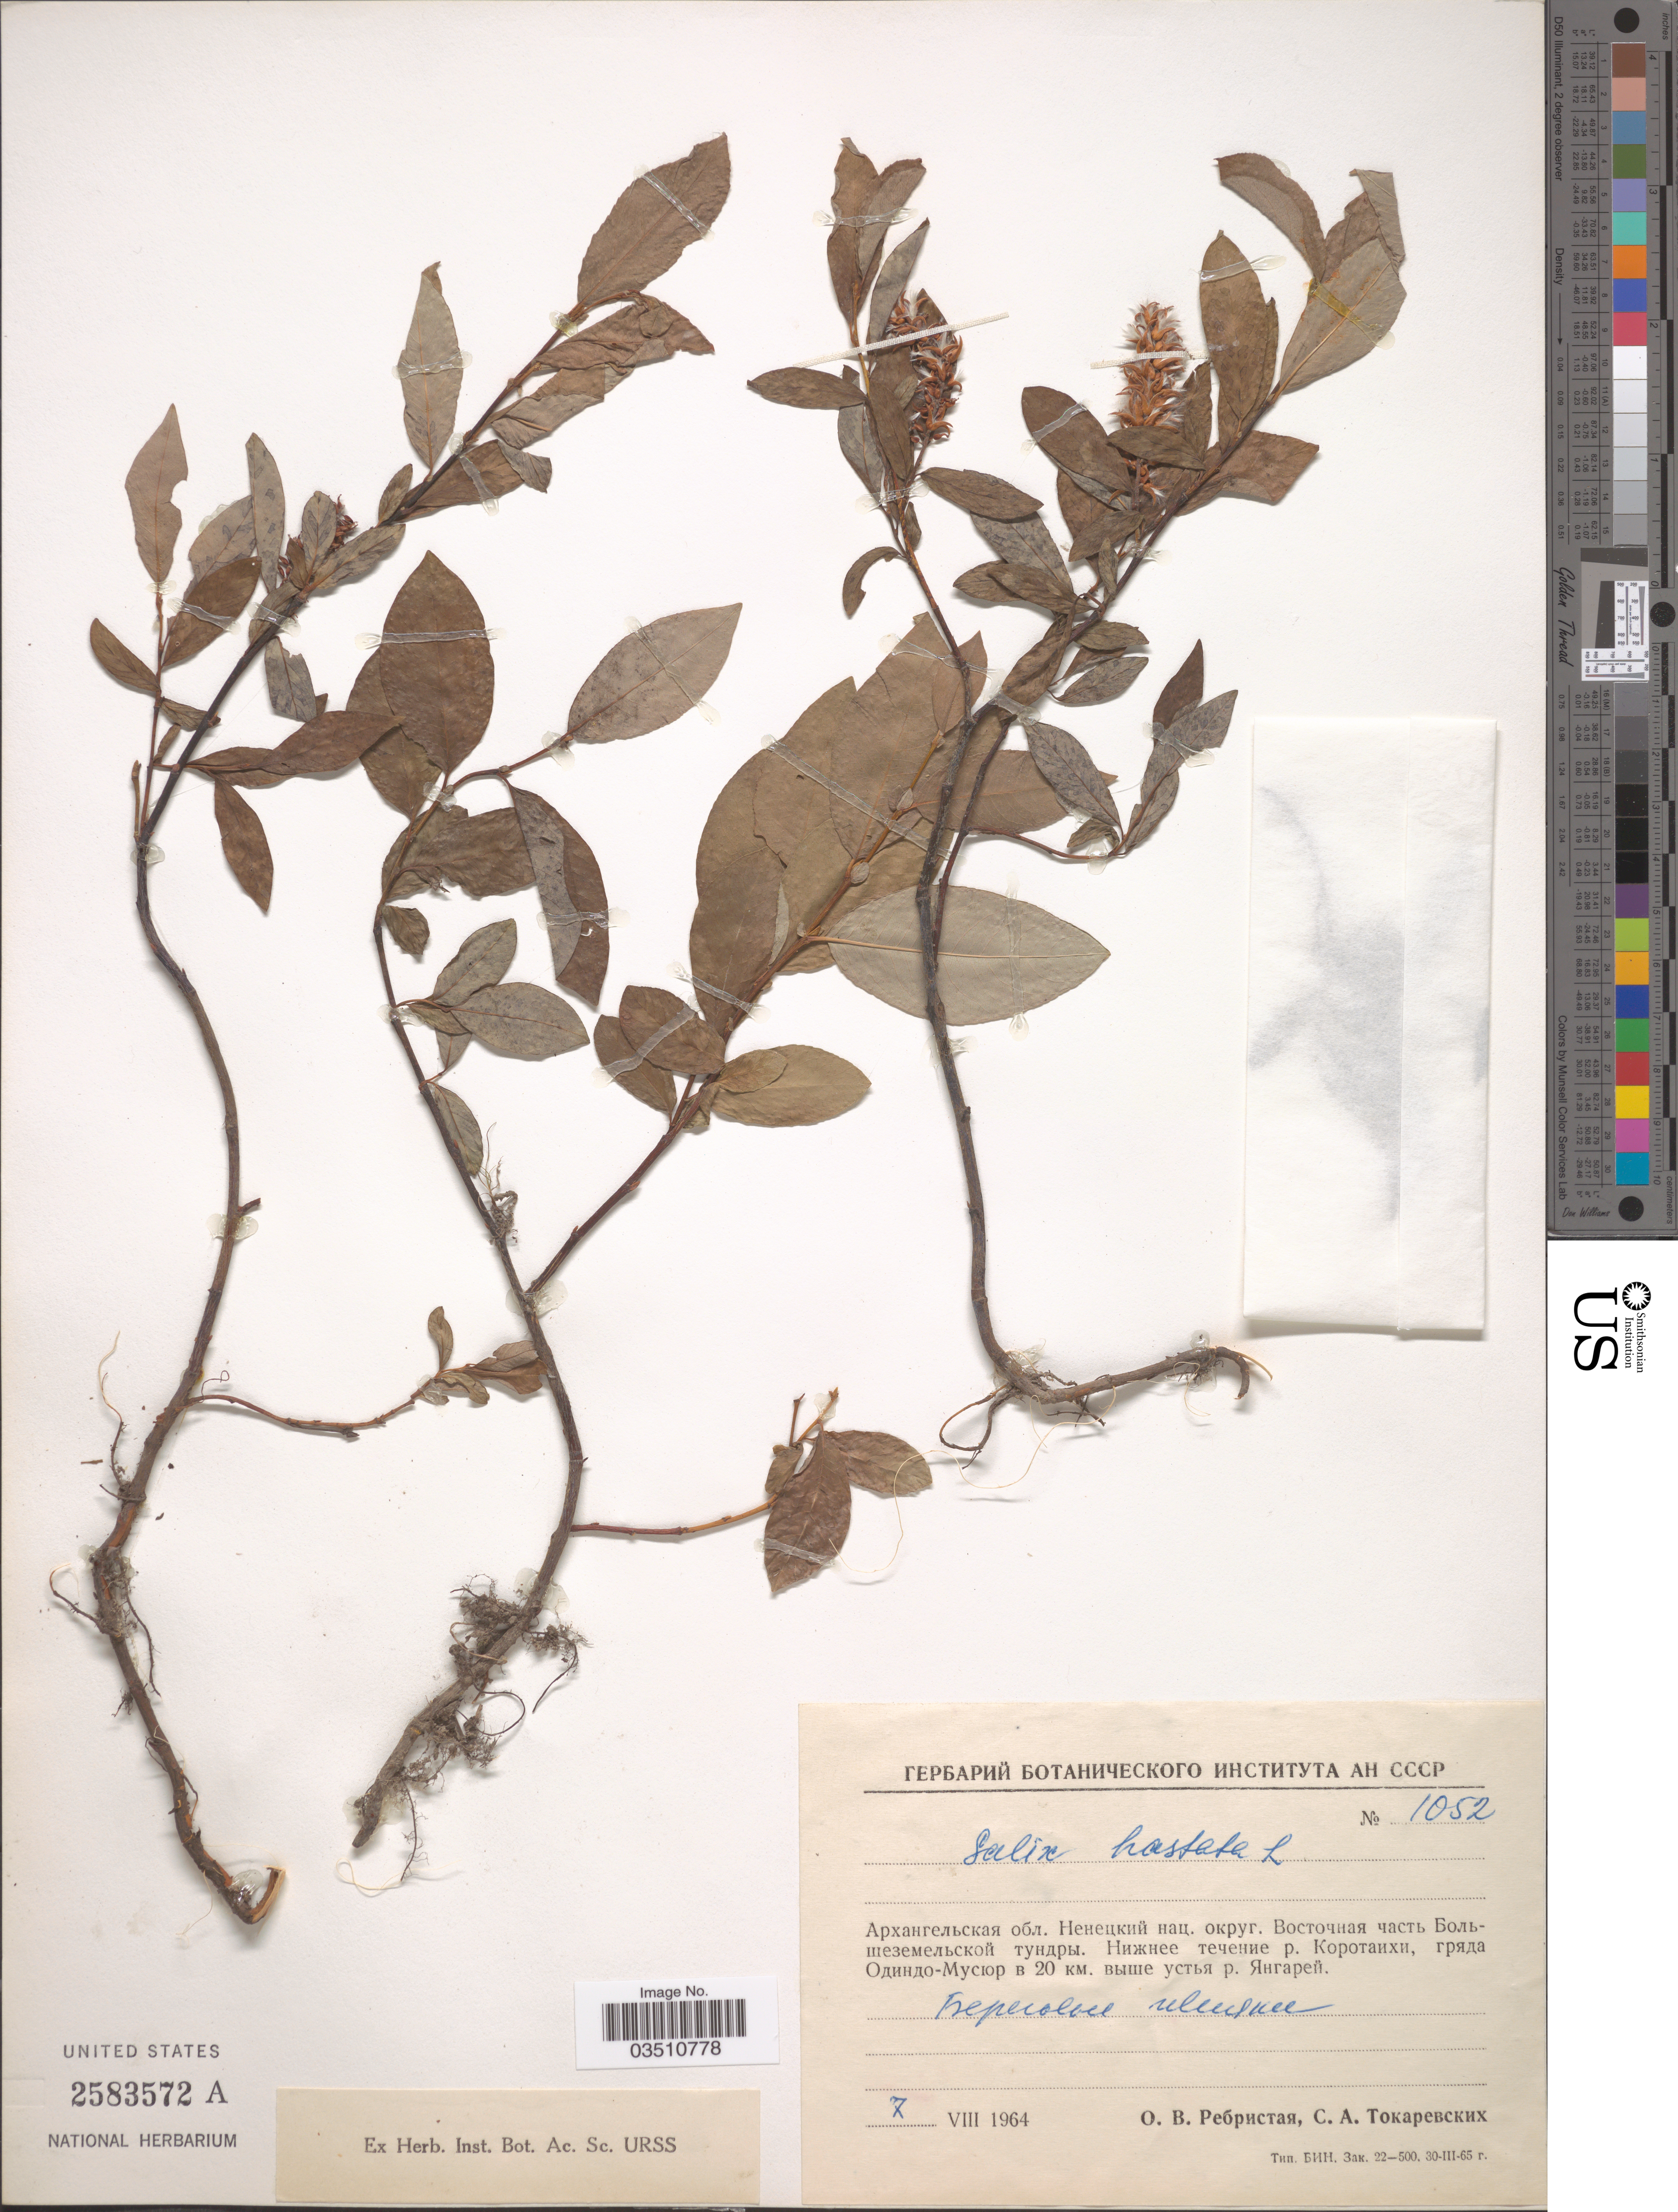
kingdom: Plantae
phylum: Tracheophyta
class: Magnoliopsida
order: Malpighiales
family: Salicaceae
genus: Salix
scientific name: Salix hastata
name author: L.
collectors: O. Rebristaya & C. Tokarevskikh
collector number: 1052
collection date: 1964-08-07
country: Russian Federation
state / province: Arkhangelsk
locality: East part of Bolshezemelskaya Tundra, River Korotaikha, Odindo-Musyur Gryada, 20 km from mouth of river Yangarey.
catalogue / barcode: US 2583572A